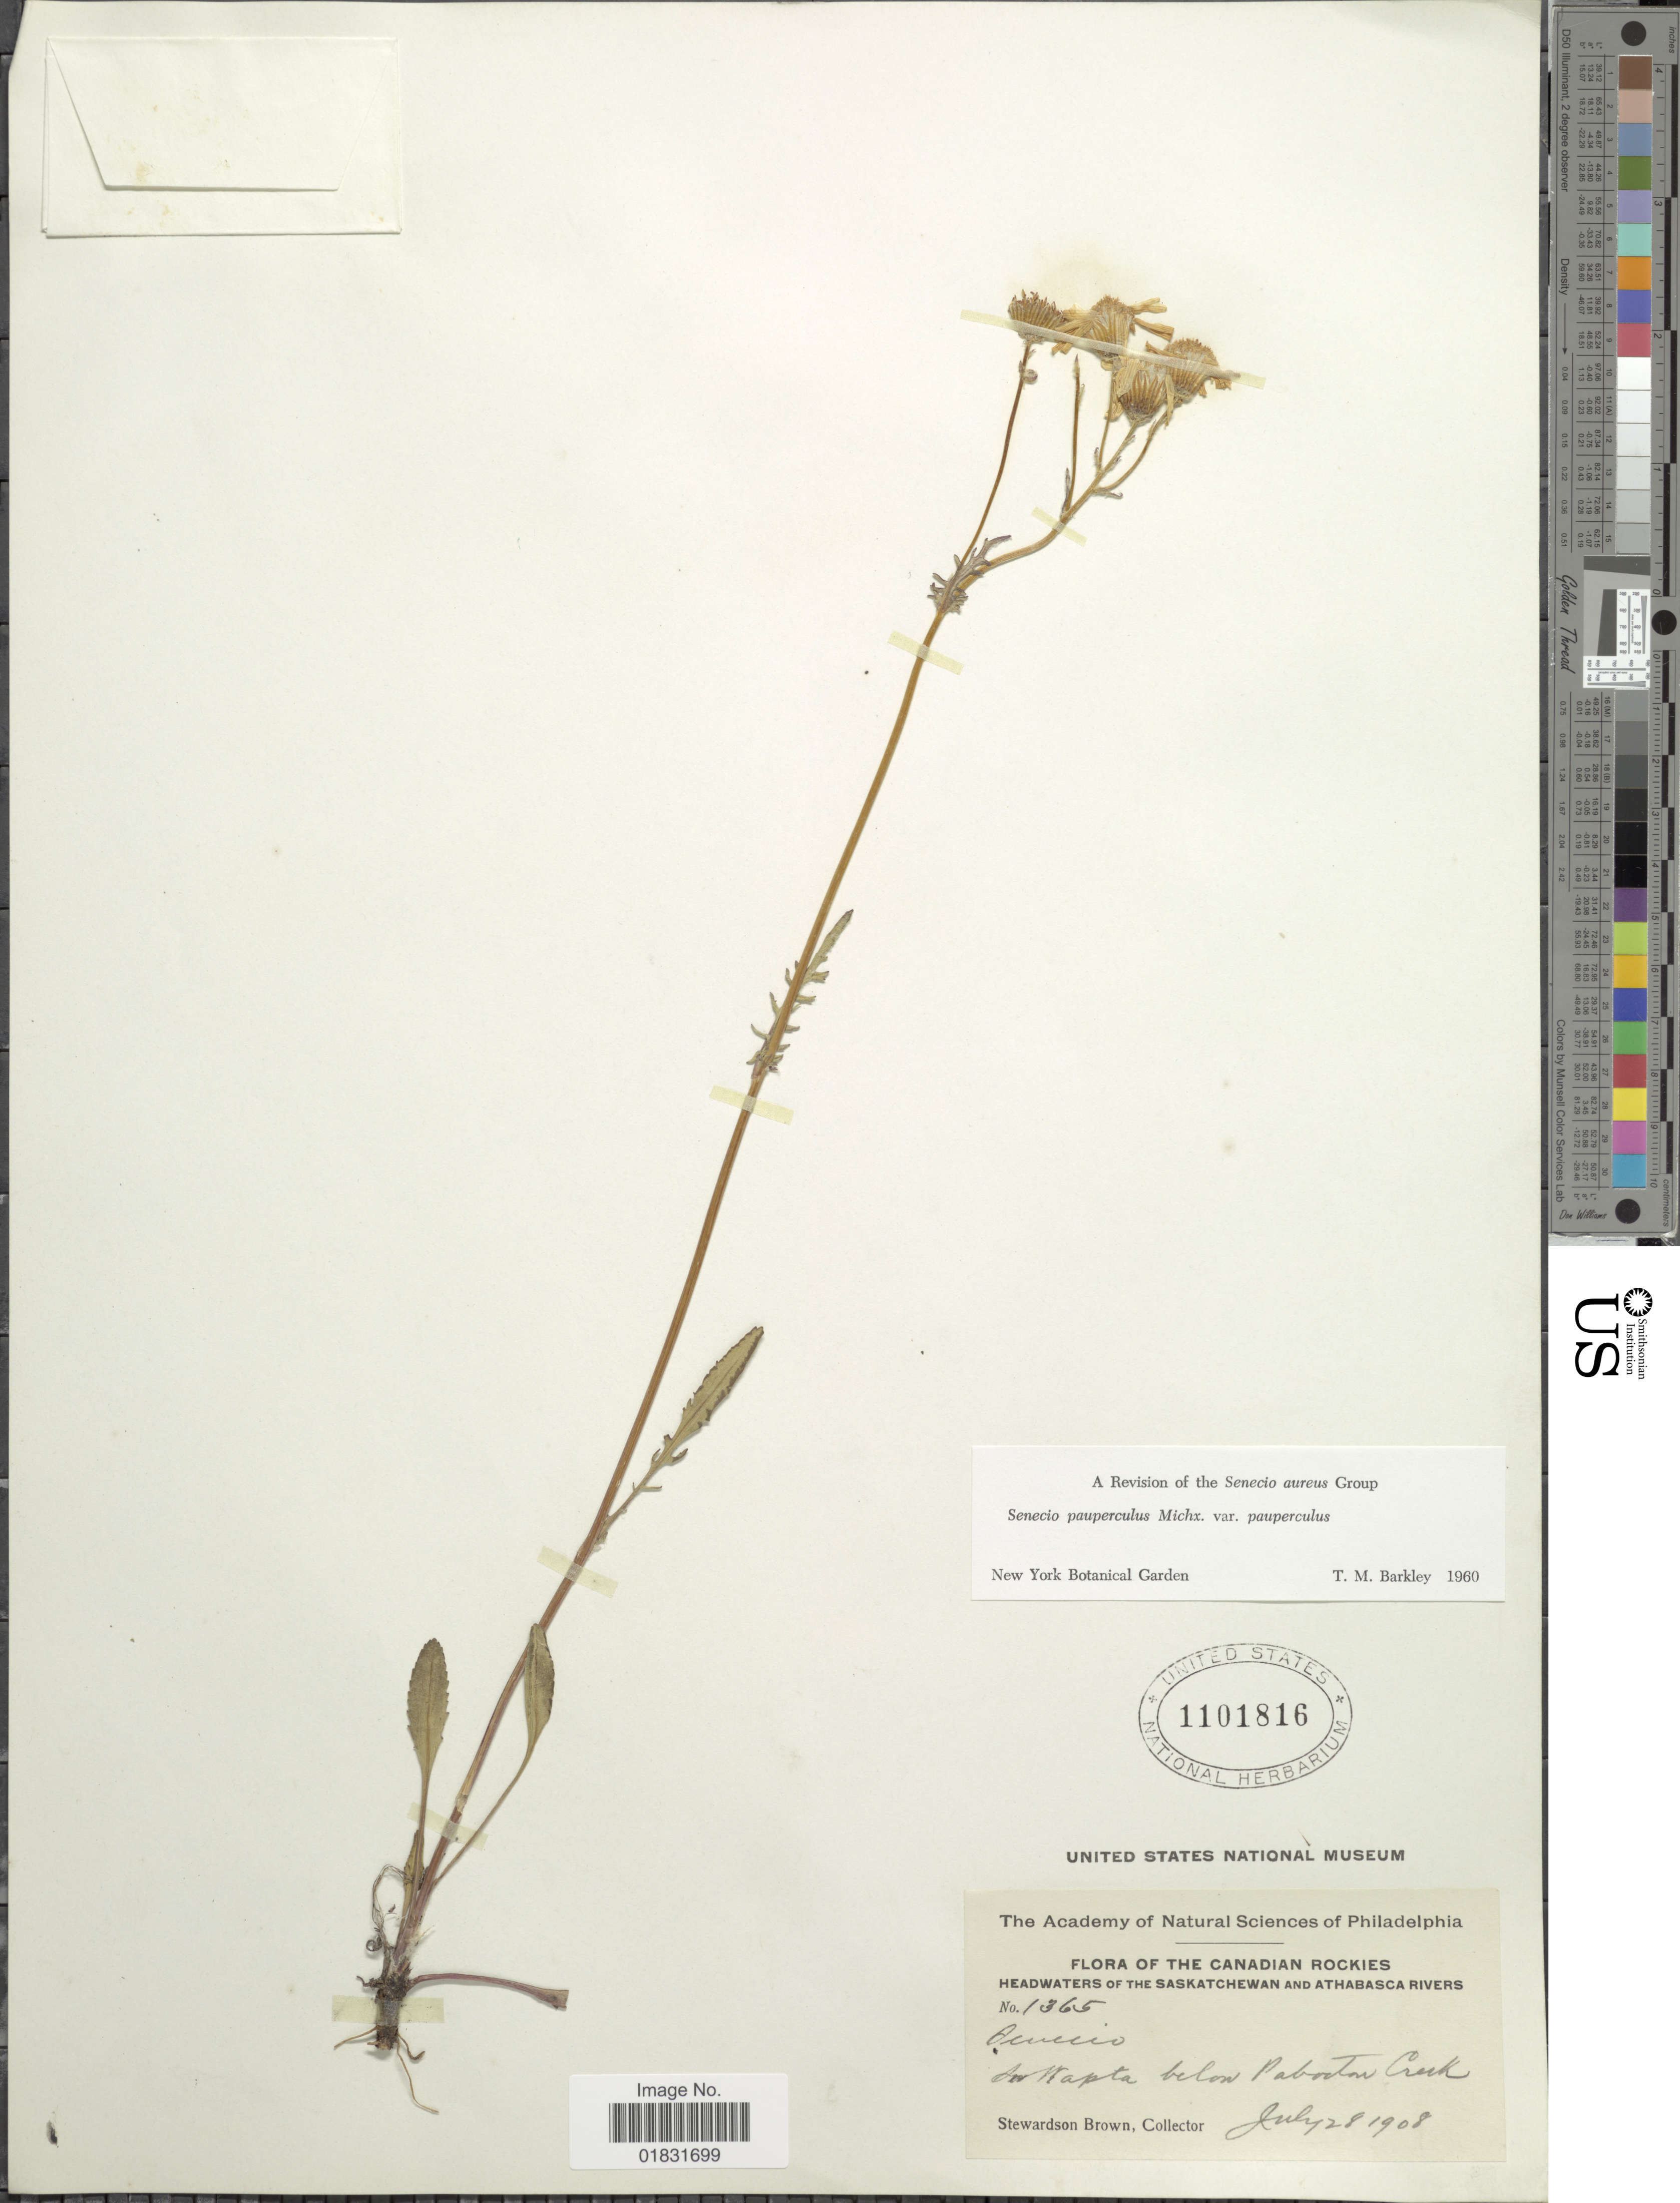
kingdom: Plantae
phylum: Tracheophyta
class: Magnoliopsida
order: Asterales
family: Asteraceae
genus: Packera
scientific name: Packera paupercula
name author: (Michx.) Á. Löve & D. Löve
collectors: S. Brown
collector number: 1365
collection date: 1908-07-28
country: Canada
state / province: Saskatchewan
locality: The Canadian Rockies, Headwaters of the Saskatchewan and Athabasca River In Wapta below Pabocton Creek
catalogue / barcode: US 11081816